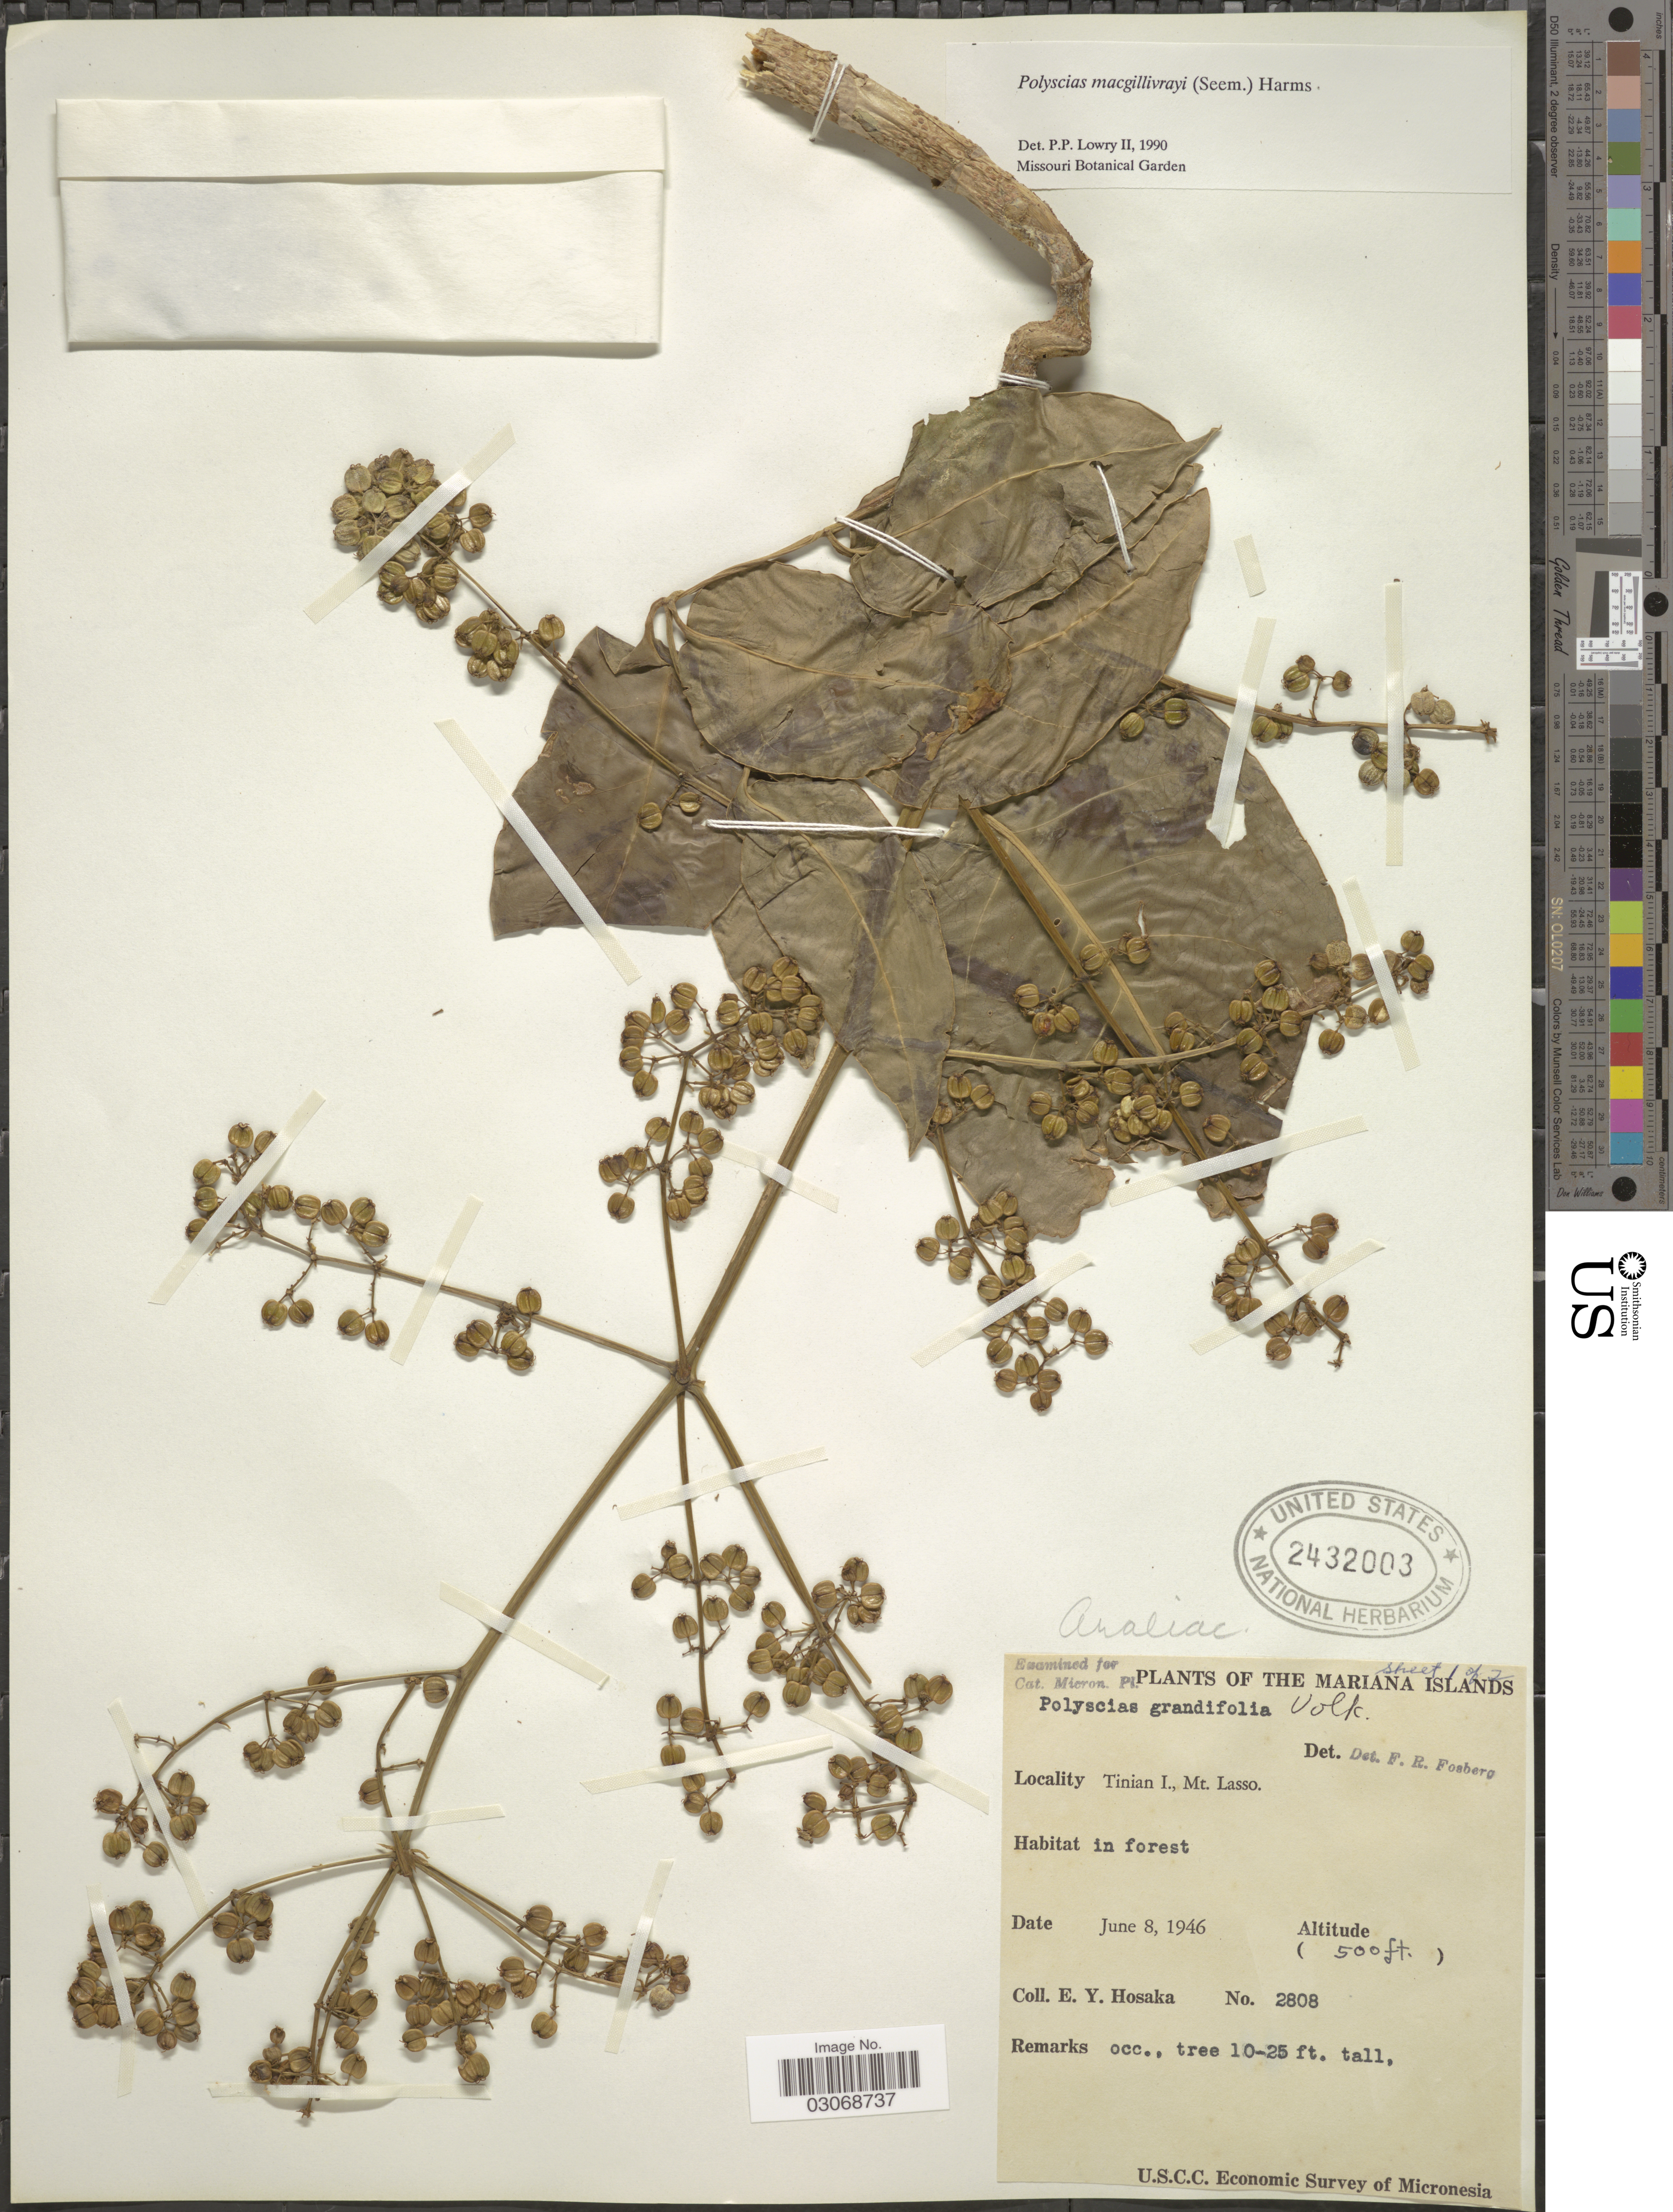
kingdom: Plantae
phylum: Tracheophyta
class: Magnoliopsida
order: Apiales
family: Araliaceae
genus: Polyscias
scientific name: Polyscias macgillivrayi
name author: Harms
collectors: E. Y. Hosaka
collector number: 2808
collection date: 1946-06-08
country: Northern Mariana Islands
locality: The Mariana Islands, Tinian I., Mt. Lasso.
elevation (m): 152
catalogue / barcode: US 2432003